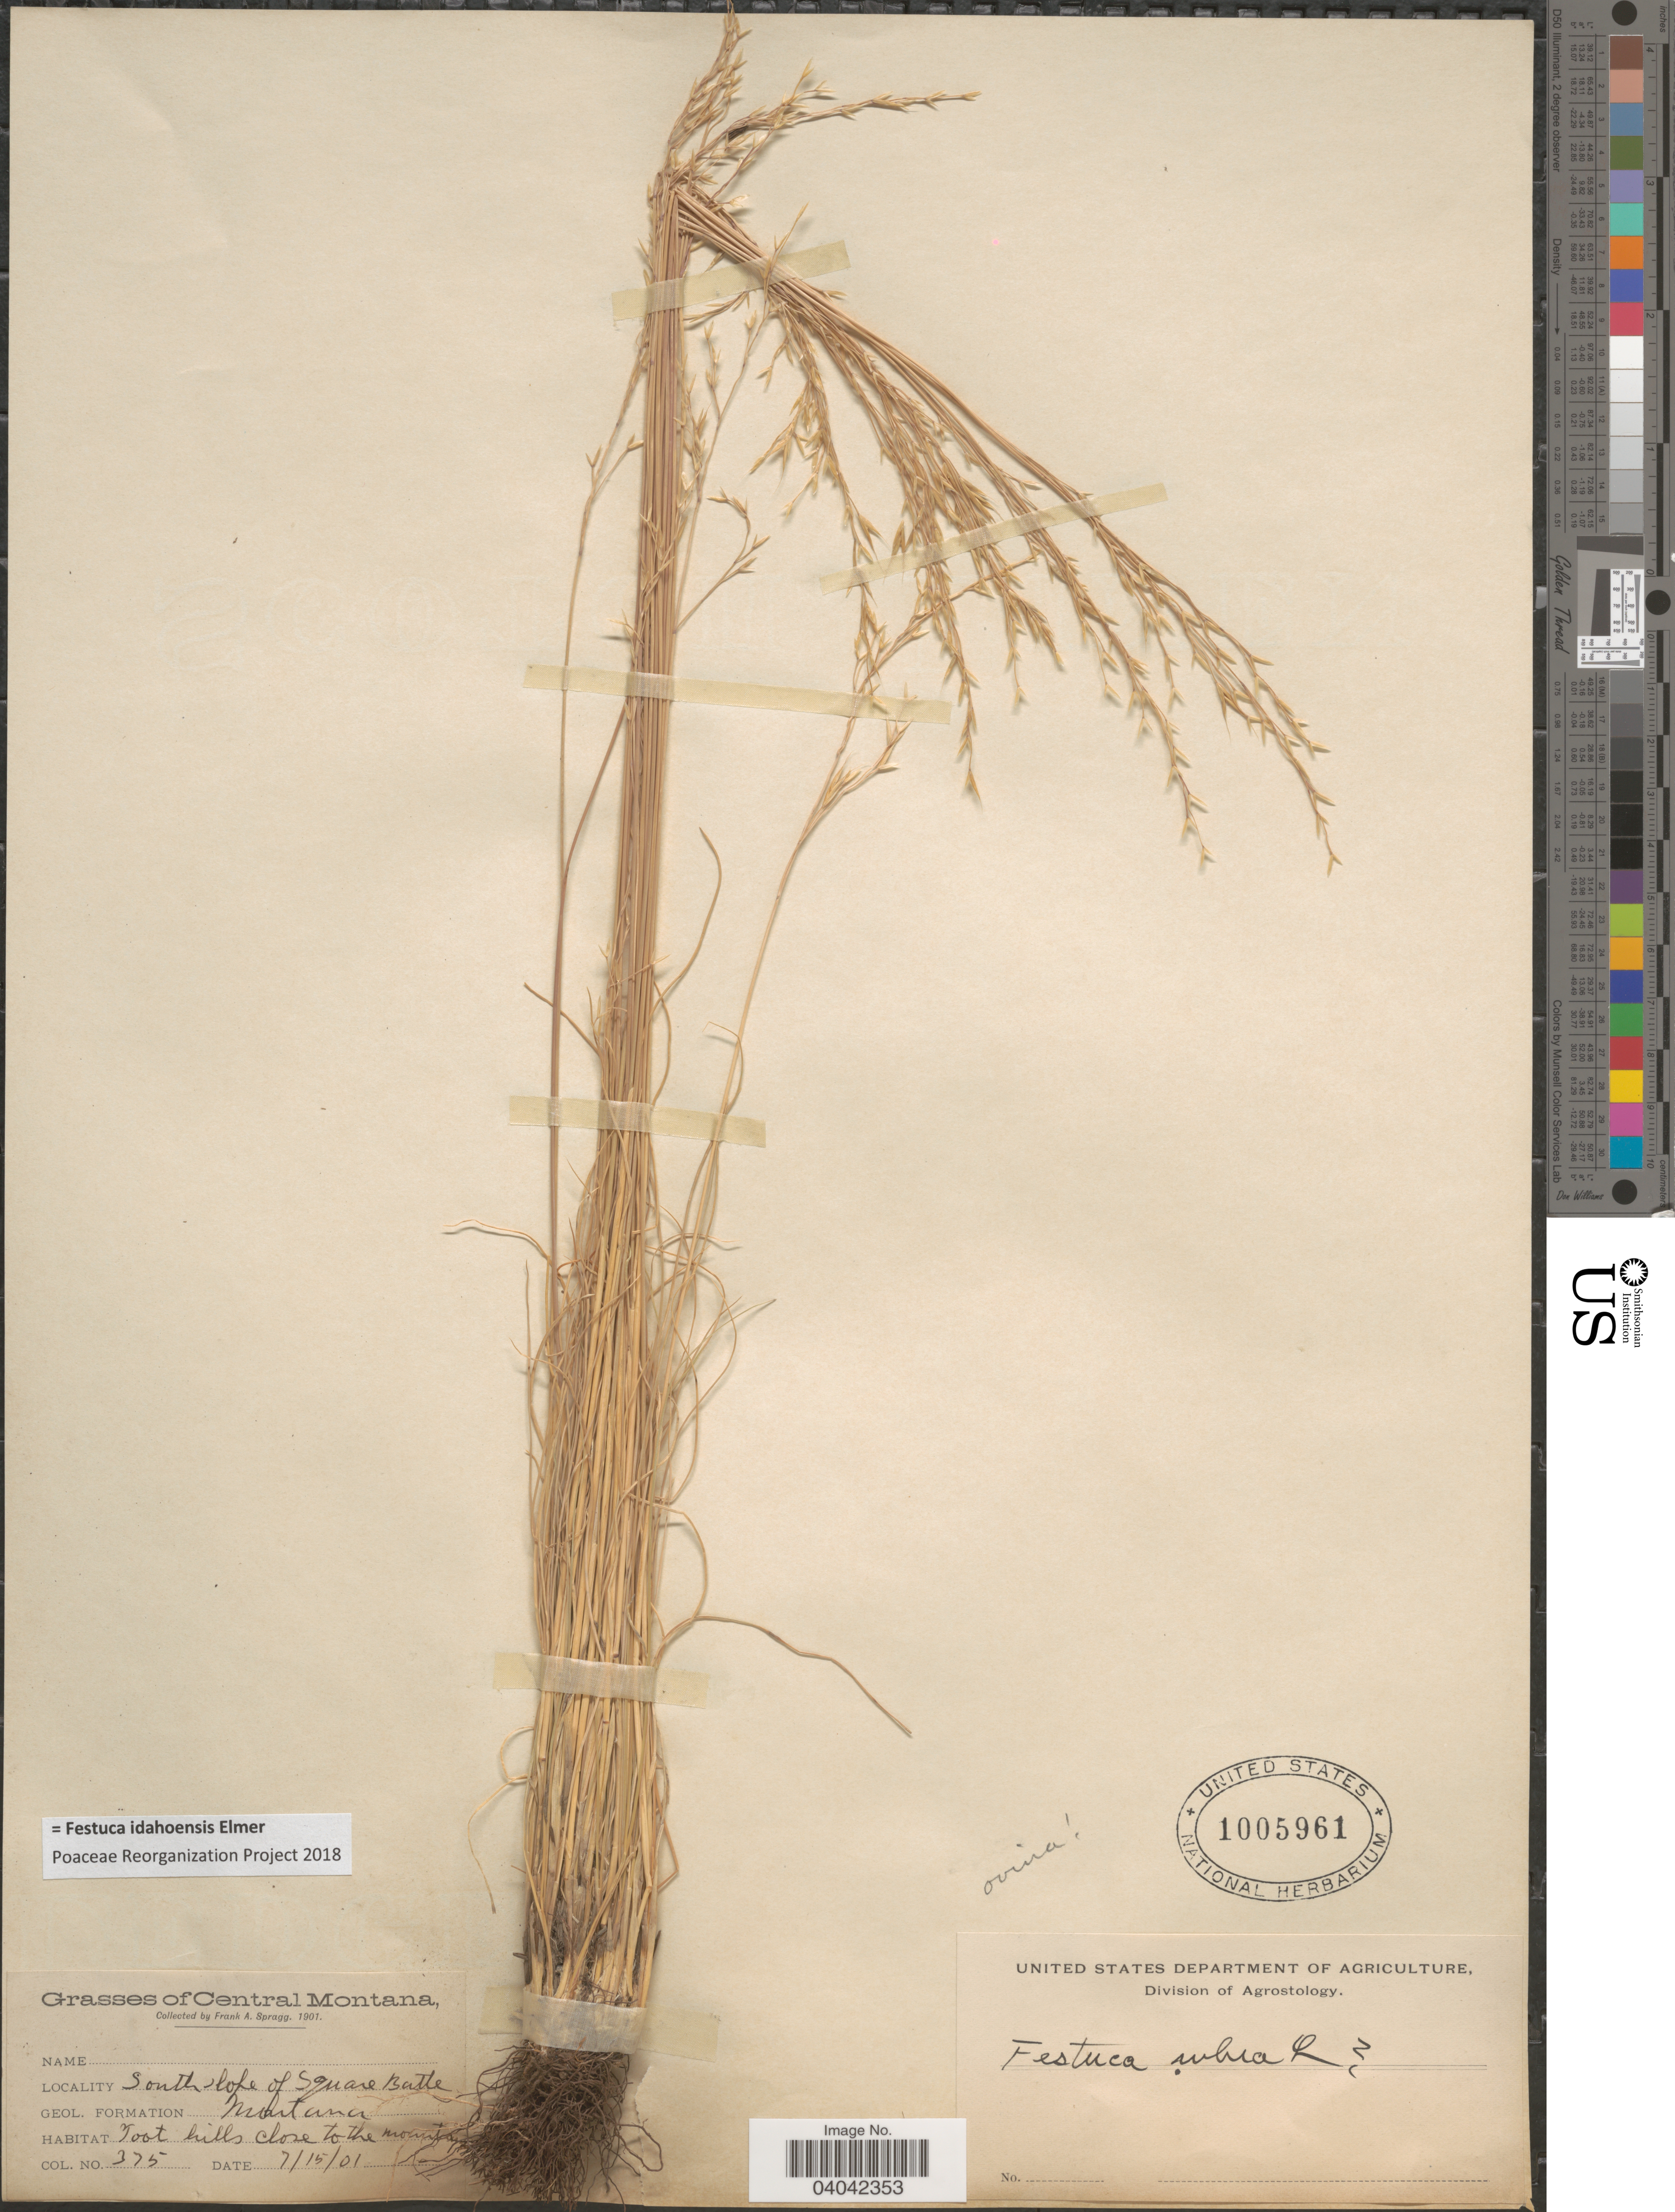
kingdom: Plantae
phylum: Tracheophyta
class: Liliopsida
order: Poales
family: Poaceae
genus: Festuca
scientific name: Festuca idahoensis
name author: Elmer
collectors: F. Spragg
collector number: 375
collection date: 1901-07-15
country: United States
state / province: Montana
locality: Central Montana. South slope of Square Butte. Geol. Formation Montana. Foot hills close to the mountain.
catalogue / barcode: US 1005961